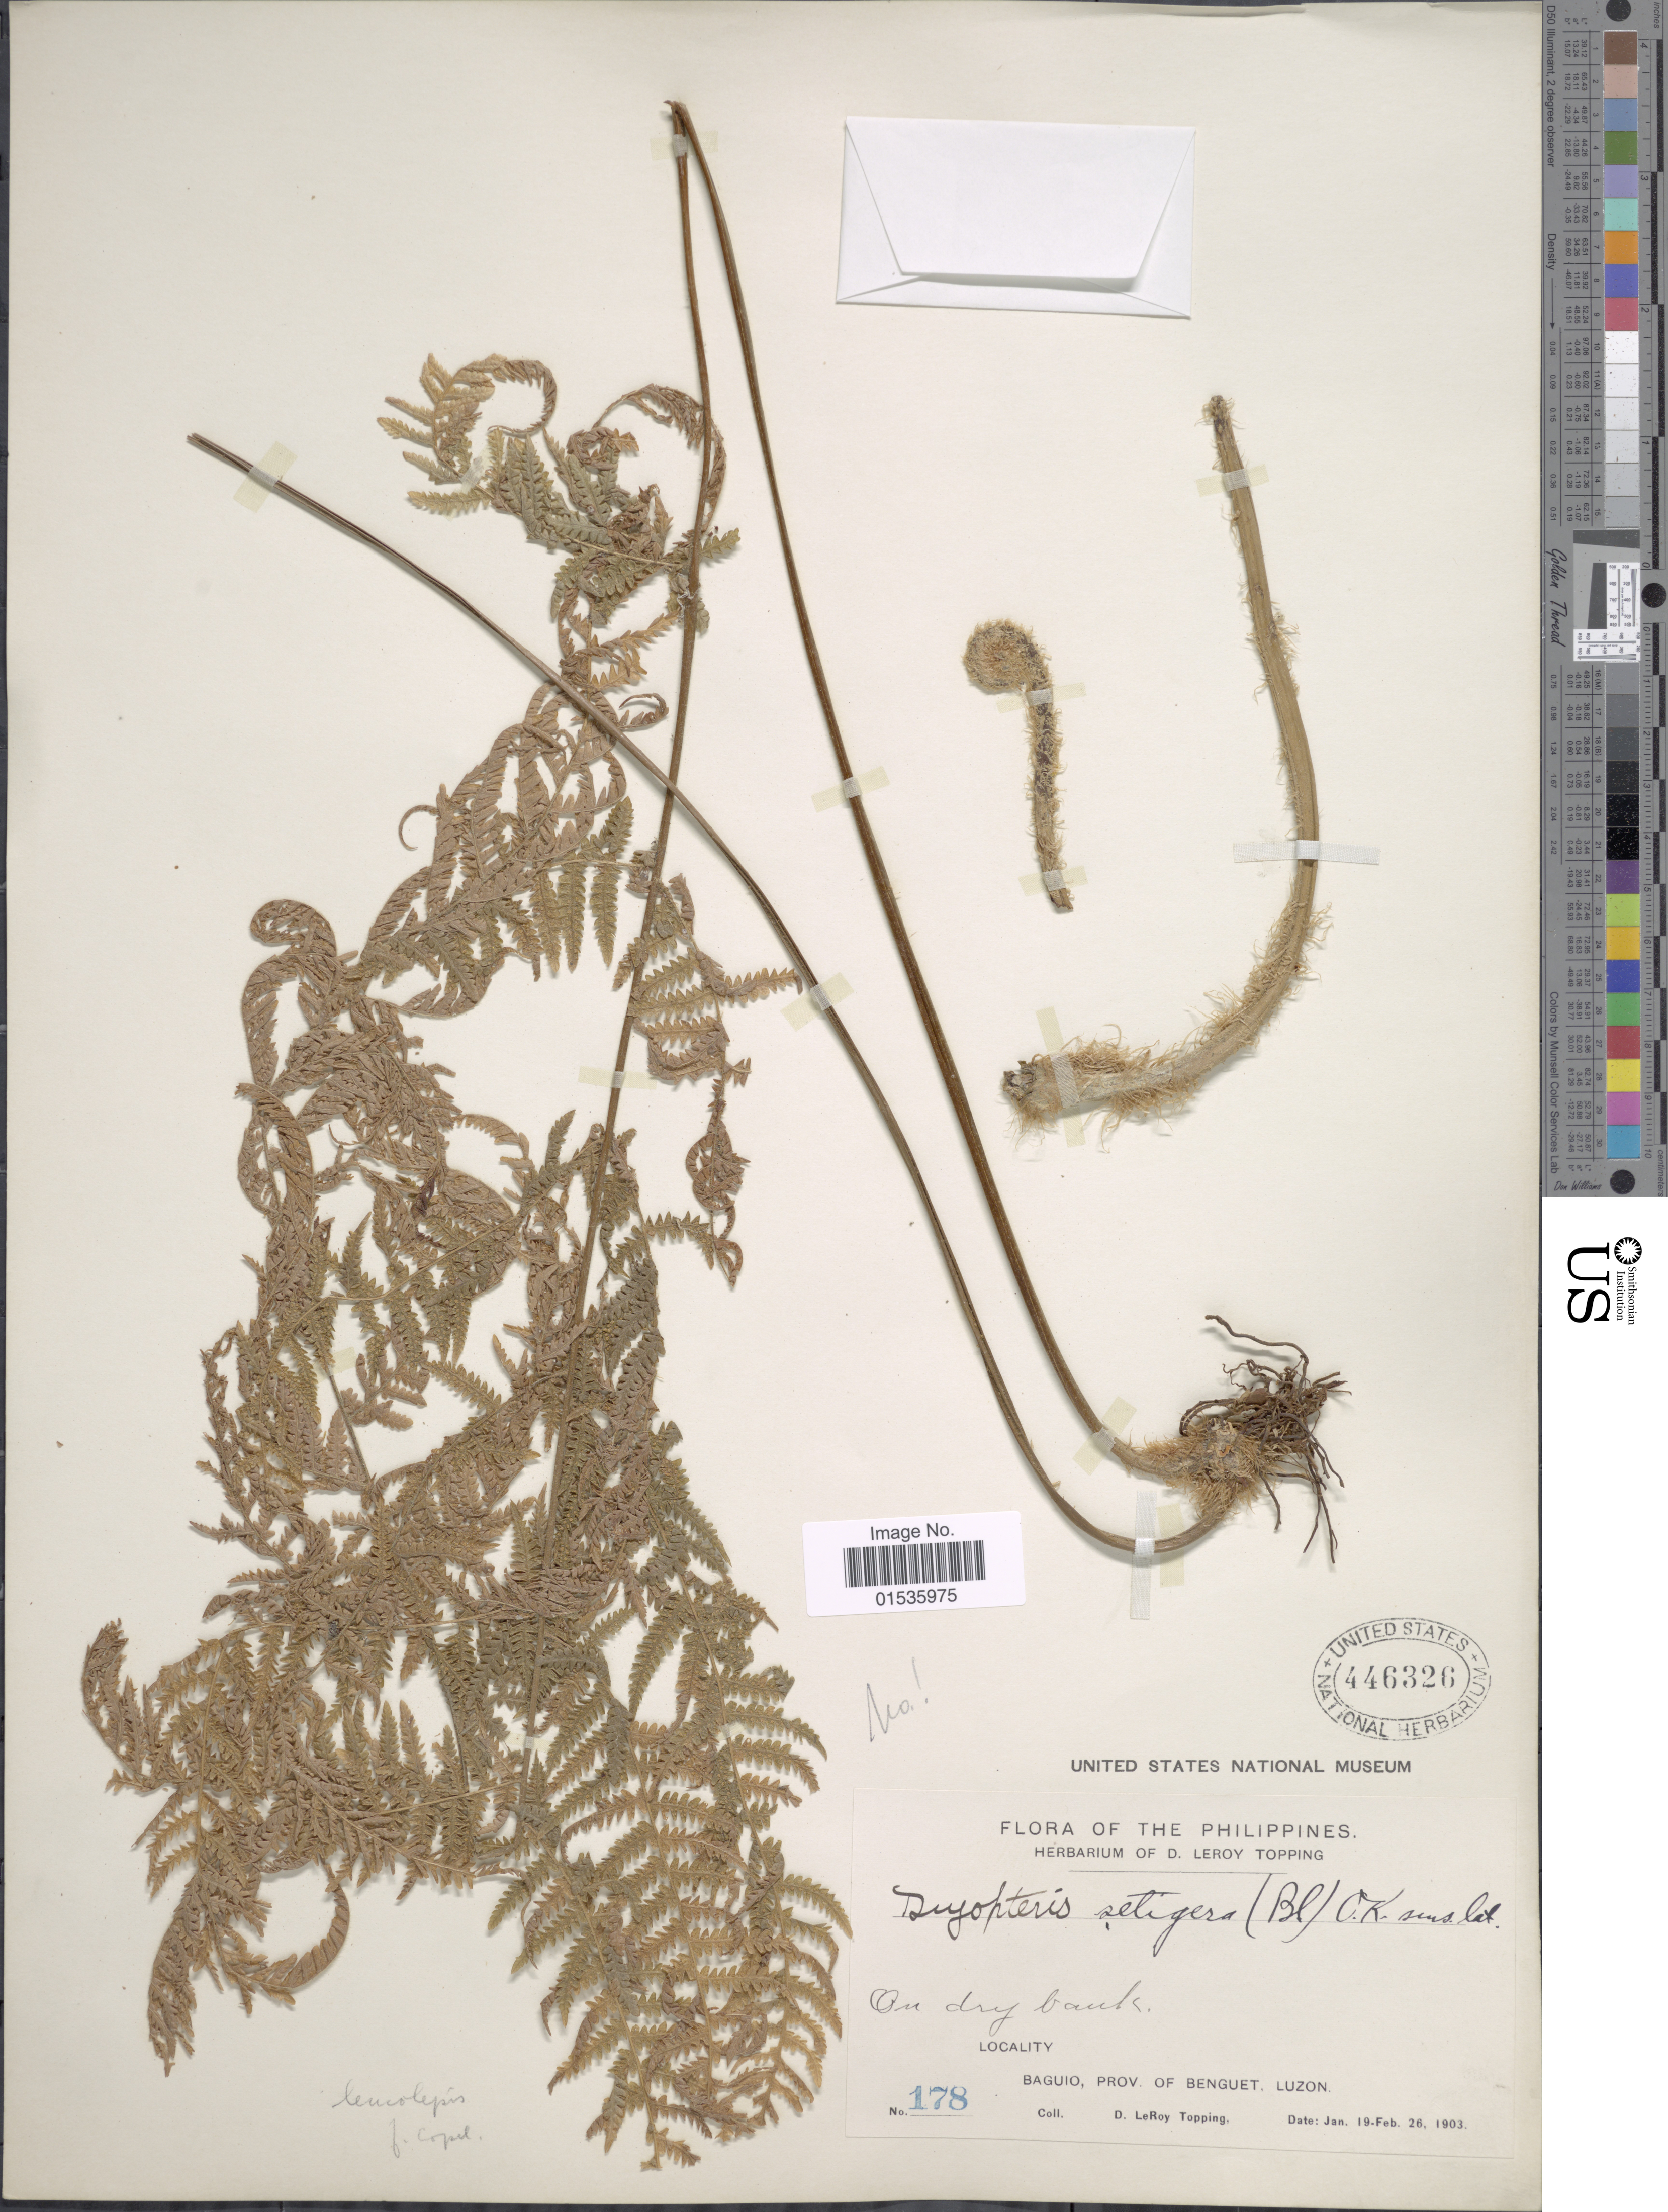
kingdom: Plantae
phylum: Tracheophyta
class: Polypodiopsida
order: Polypodiales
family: Thelypteridaceae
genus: Macrothelypteris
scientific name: Macrothelypteris polypodioides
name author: (Hook.) Holttum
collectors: D. L. Topping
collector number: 178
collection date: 1903-01-19/1903-02-26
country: Philippines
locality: Philippine, Baguio, Prov. of Banguet, Luzon.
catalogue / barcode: US 446326